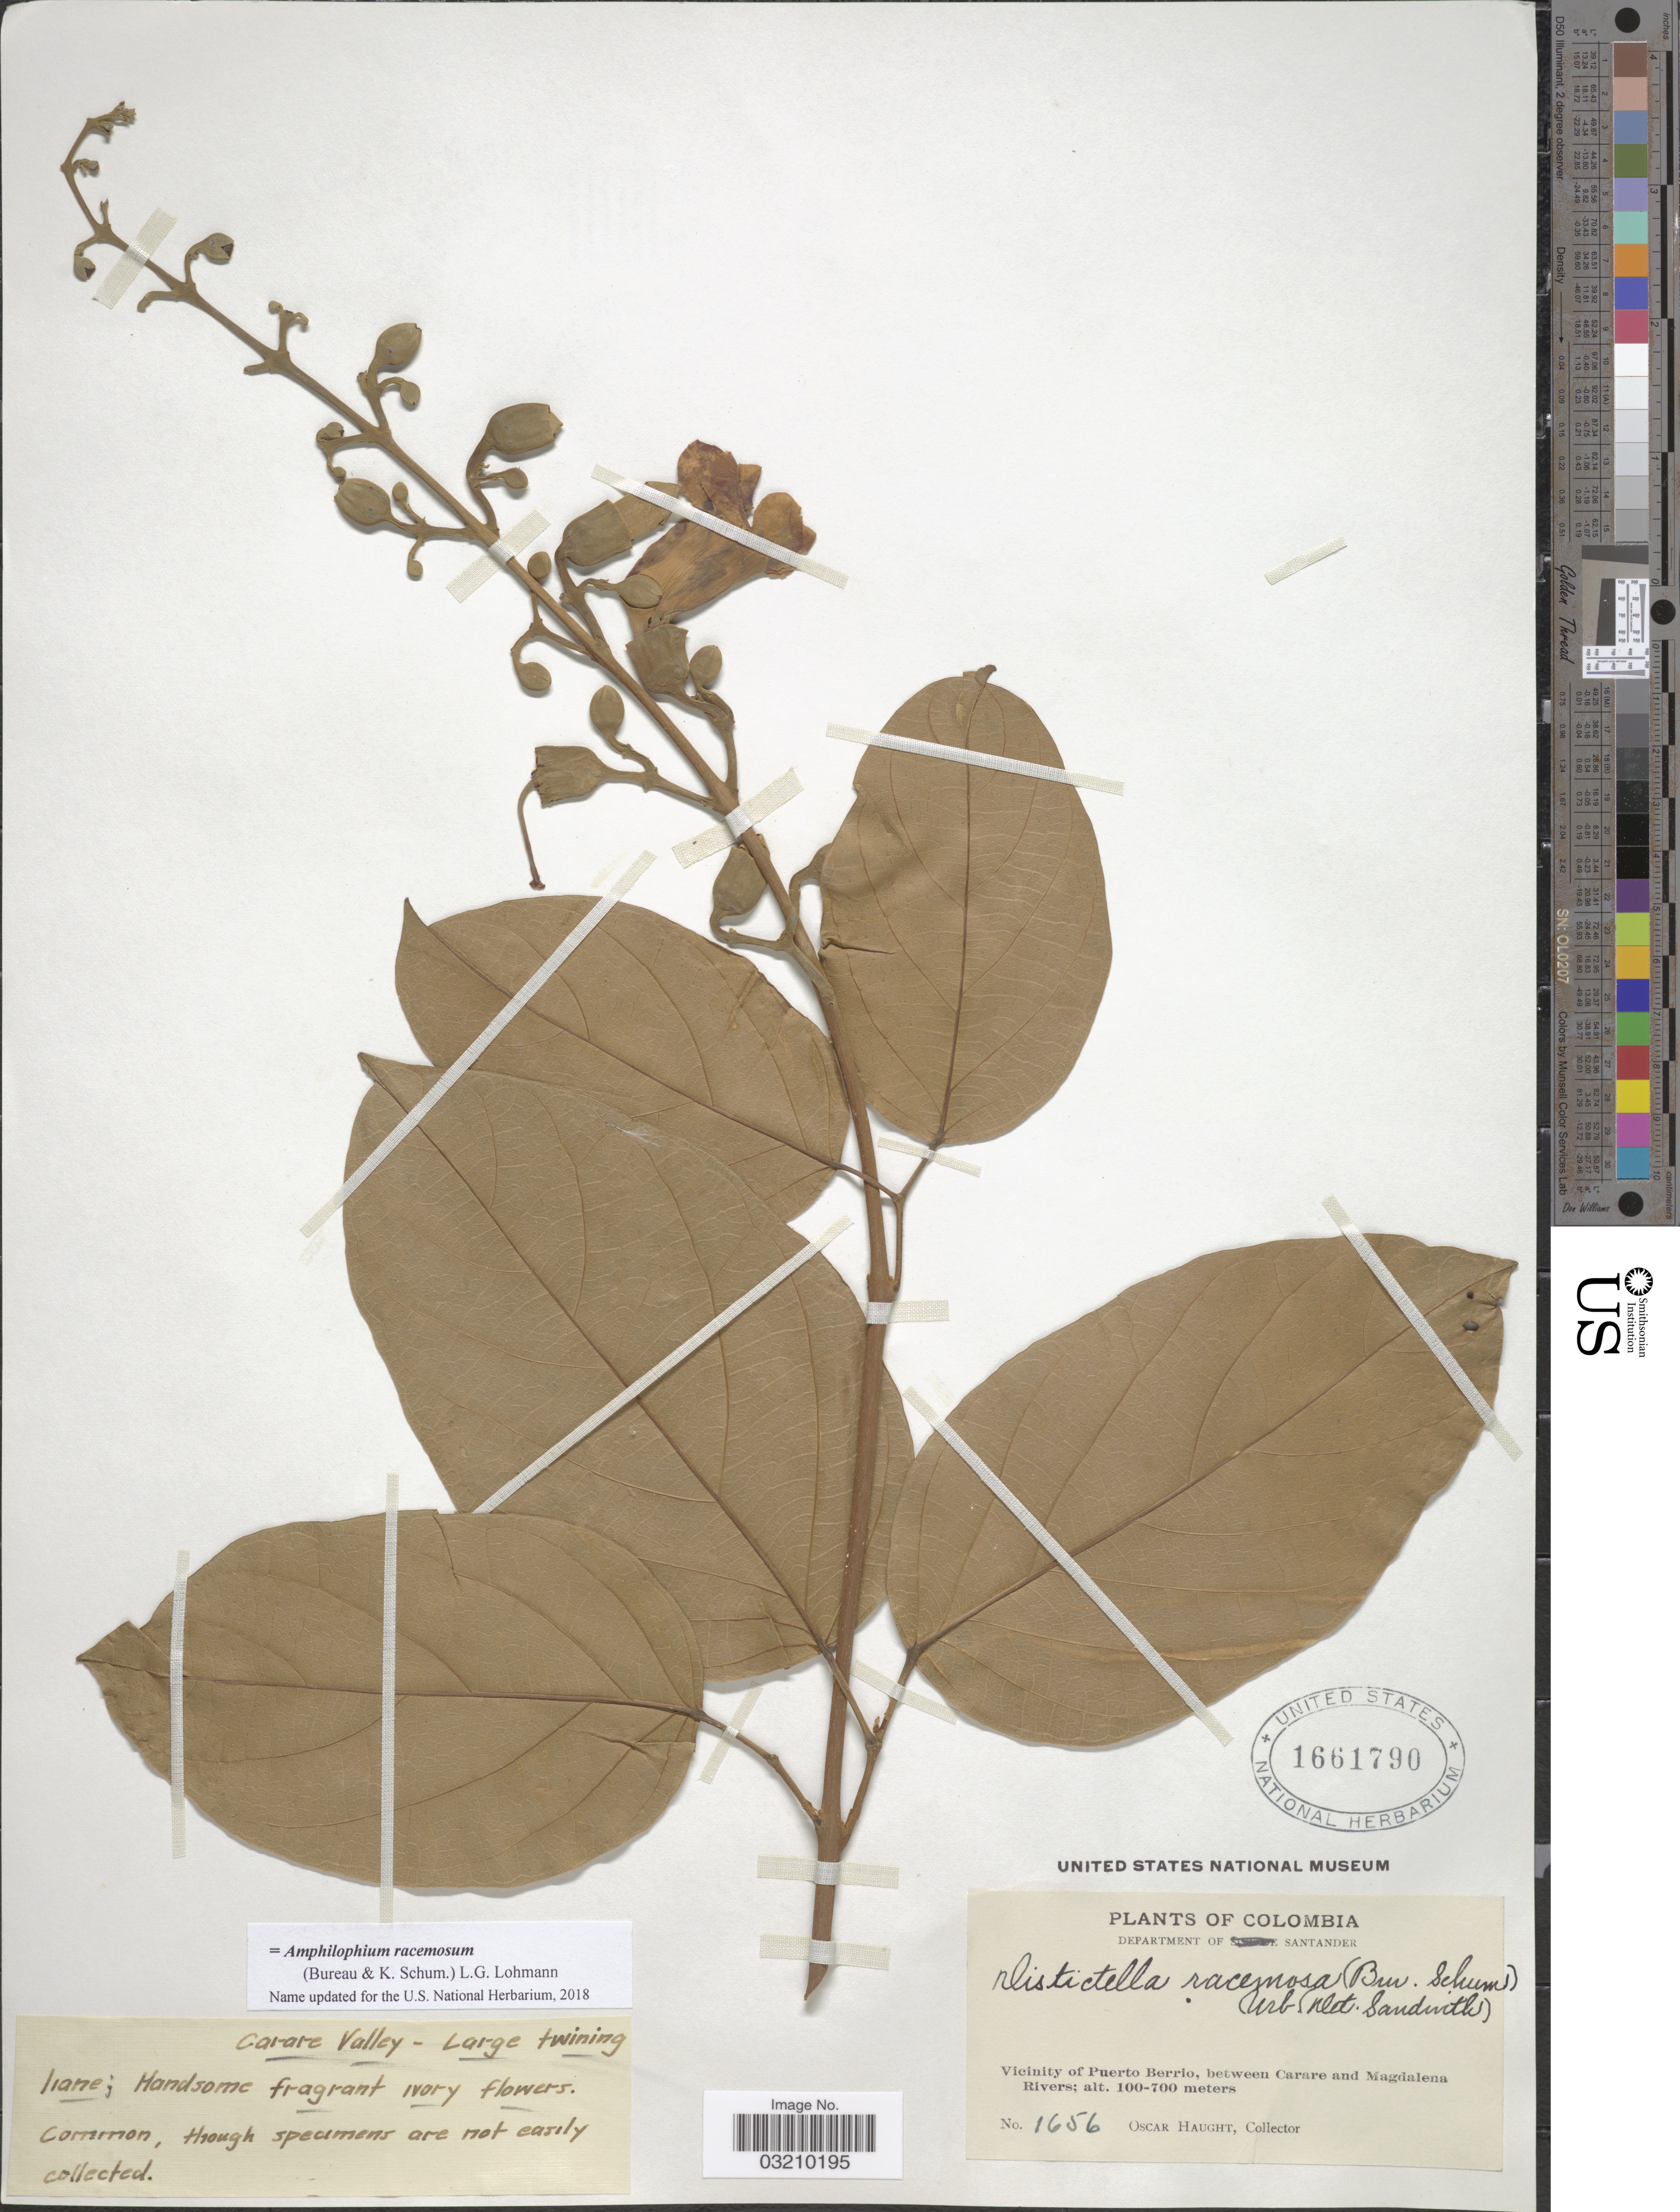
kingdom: Plantae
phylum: Tracheophyta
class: Magnoliopsida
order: Lamiales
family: Bignoniaceae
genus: Amphilophium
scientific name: Amphilophium racemosum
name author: (Bureau & K. Schum.) L.G. Lohmann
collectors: O. L. Haught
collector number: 1656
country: Colombia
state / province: Santander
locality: Department of Santander. Vicinity of Puerto Berrio, between Carare and Magdalena Rivers. Carare Valley.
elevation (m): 100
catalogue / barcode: US 1661790